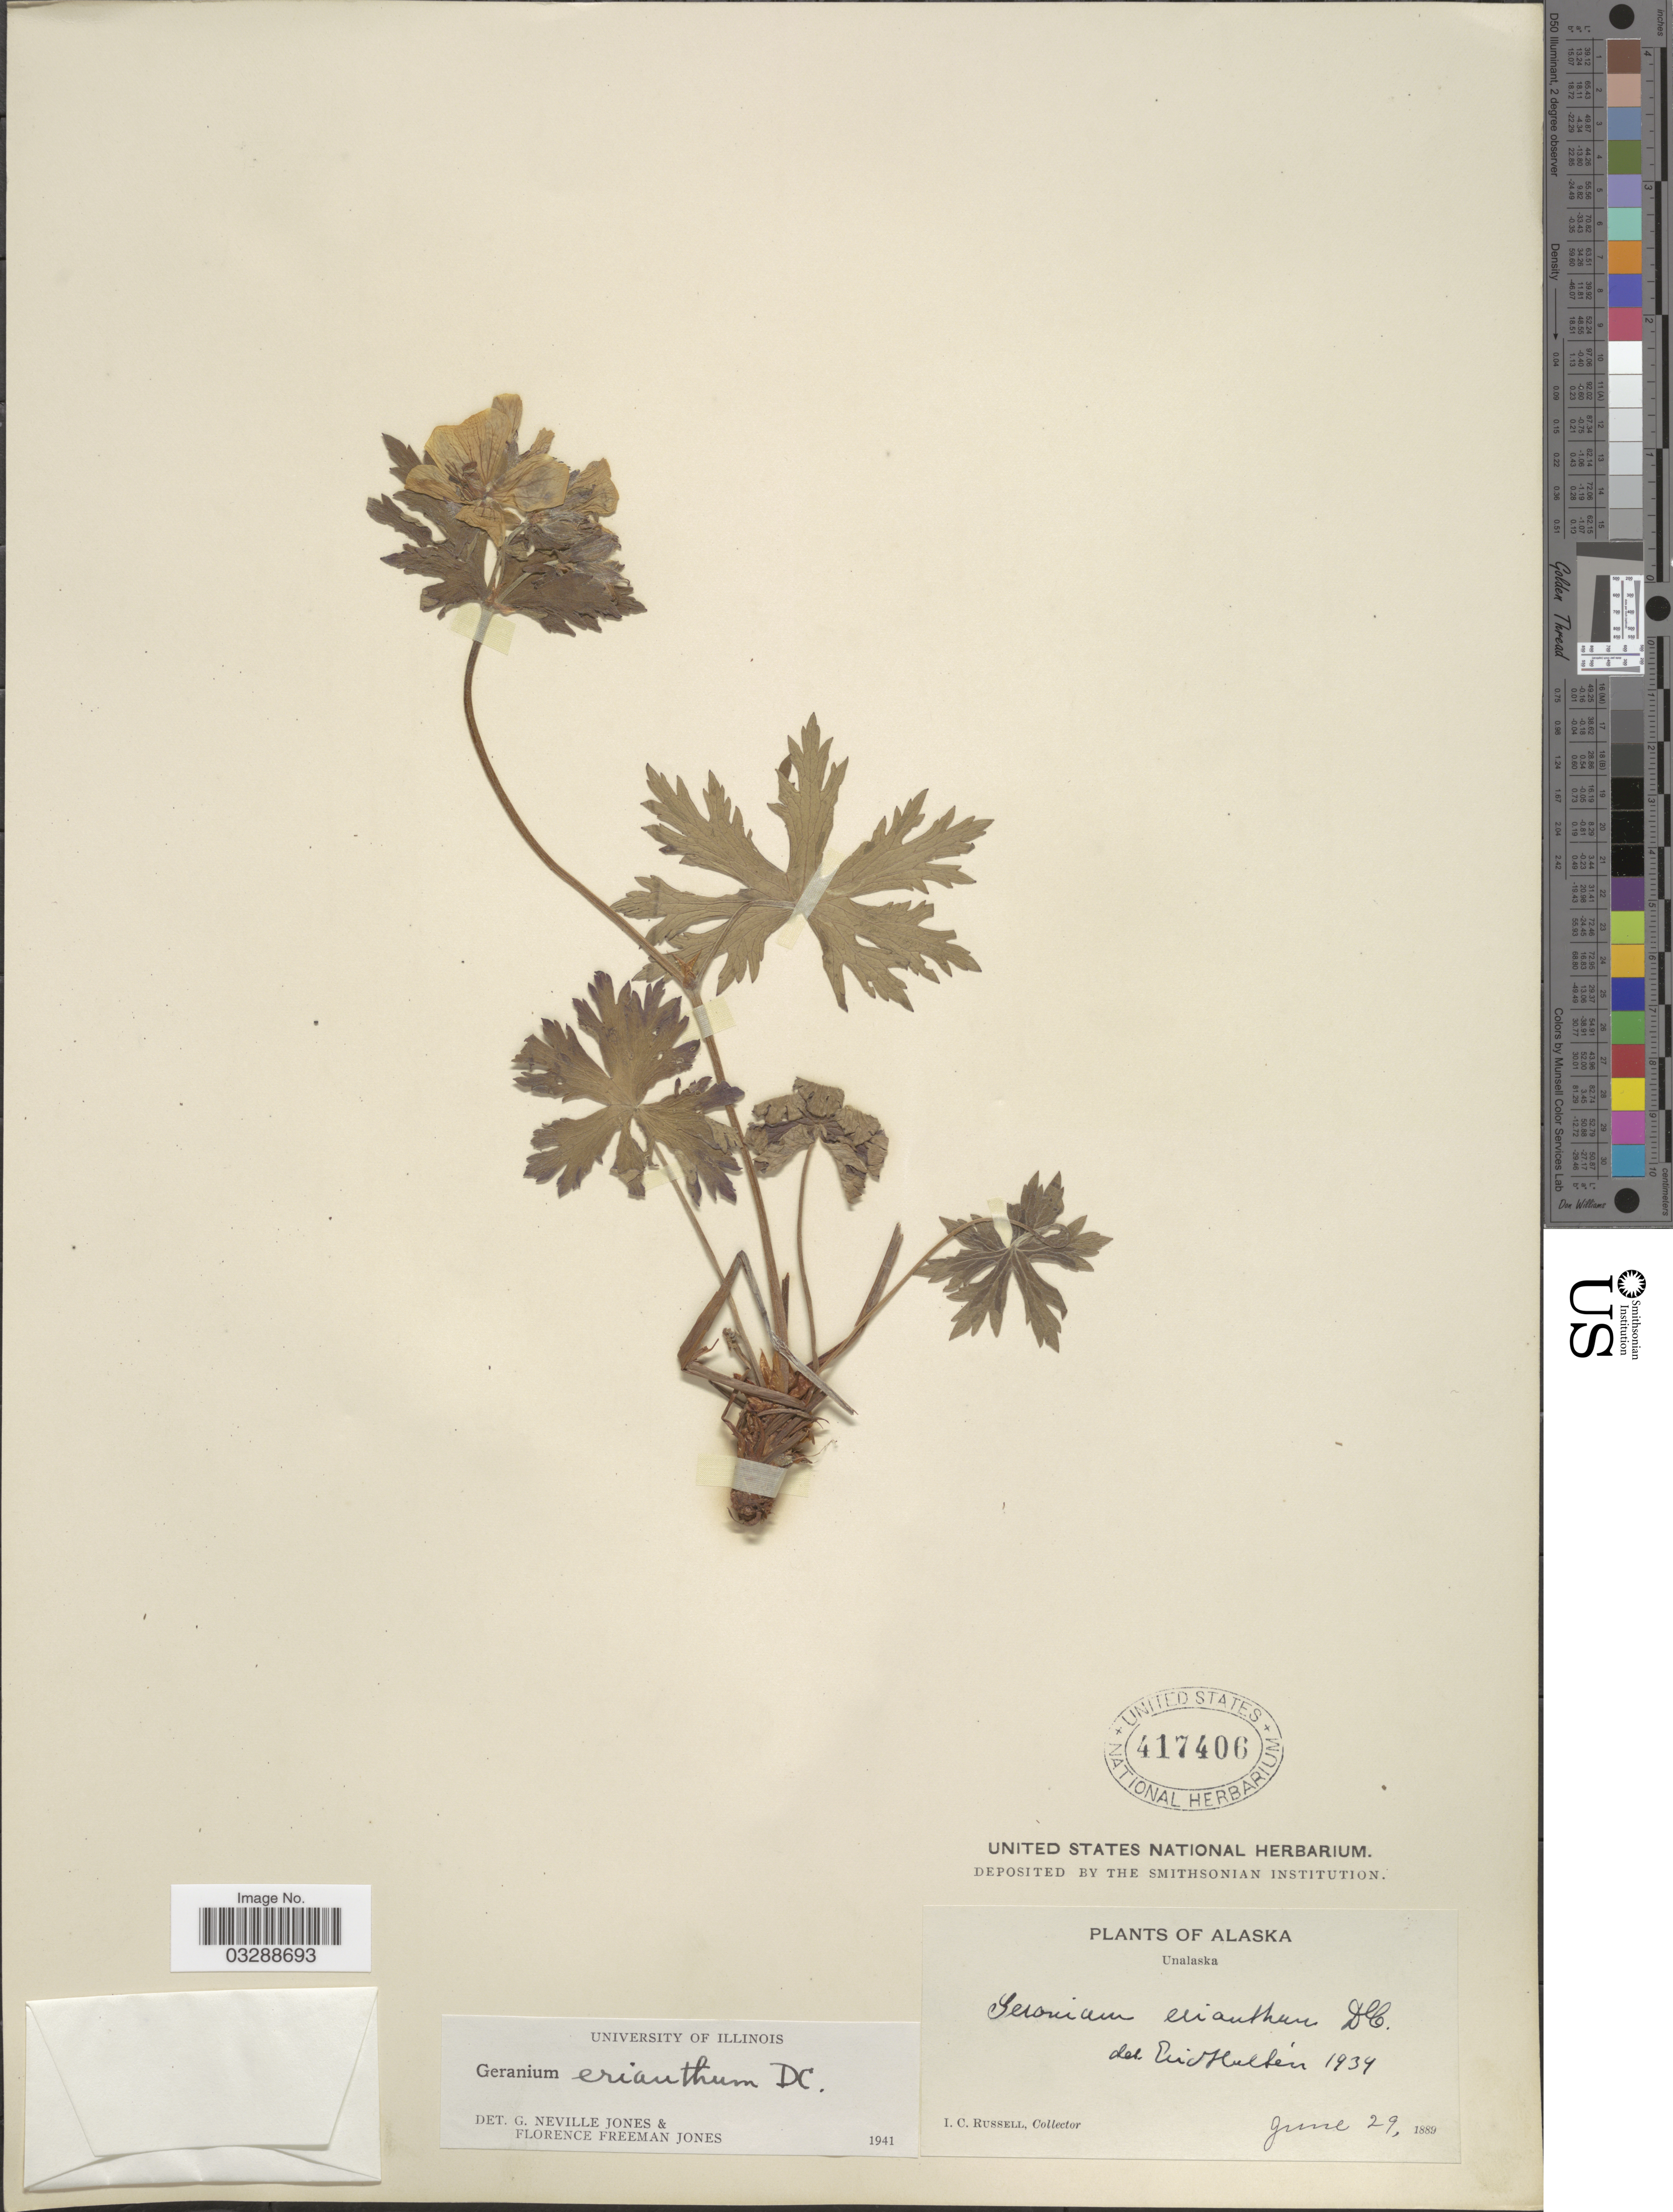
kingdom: Plantae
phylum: Tracheophyta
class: Magnoliopsida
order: Geraniales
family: Geraniaceae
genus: Geranium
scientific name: Geranium erianthum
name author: DC.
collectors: I. C. Russell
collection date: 1889-06-29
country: United States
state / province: Alaska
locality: Unalaska.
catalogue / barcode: US 417406